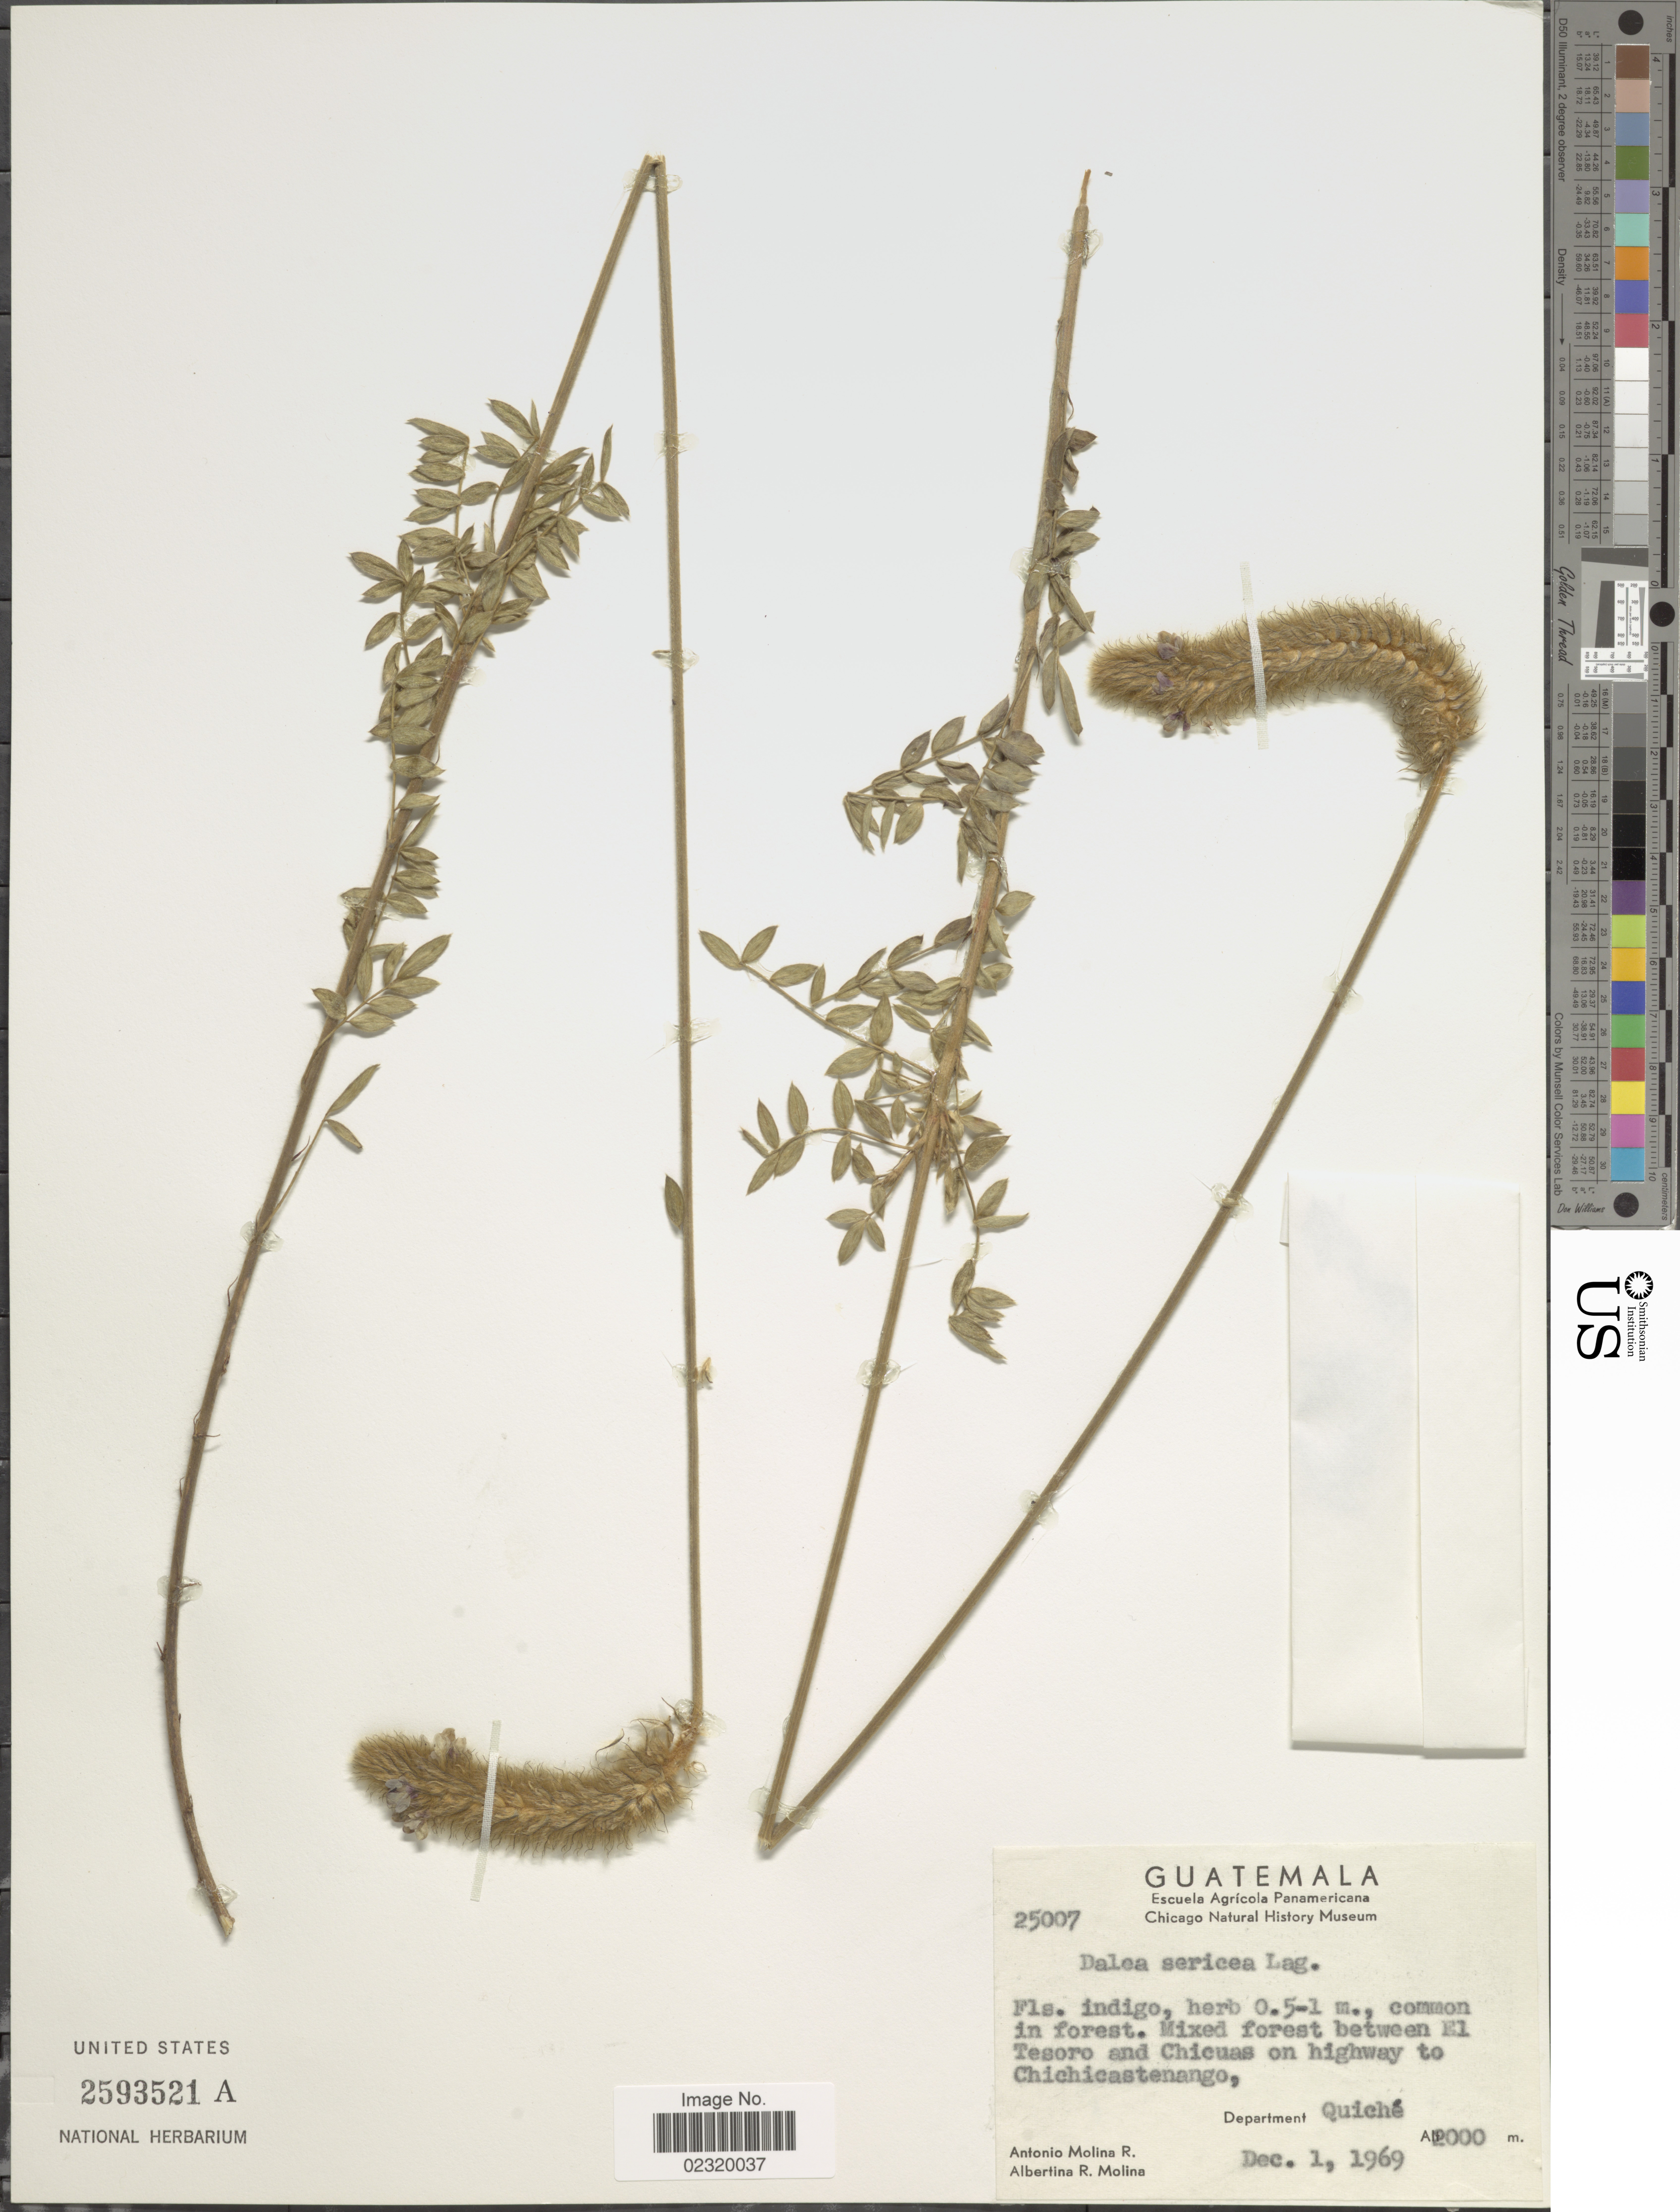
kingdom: Plantae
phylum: Tracheophyta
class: Magnoliopsida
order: Fabales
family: Fabaceae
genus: Dalea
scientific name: Dalea sericea var. sericea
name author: Lag.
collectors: A. Molina R. & A. R. Molina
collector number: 25007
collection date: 1969-12-01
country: Guatemala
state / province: El Quiché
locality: Between El Tesoro and Chicuas on highway to Chichicastenango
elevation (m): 2000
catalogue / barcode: US 2593521A